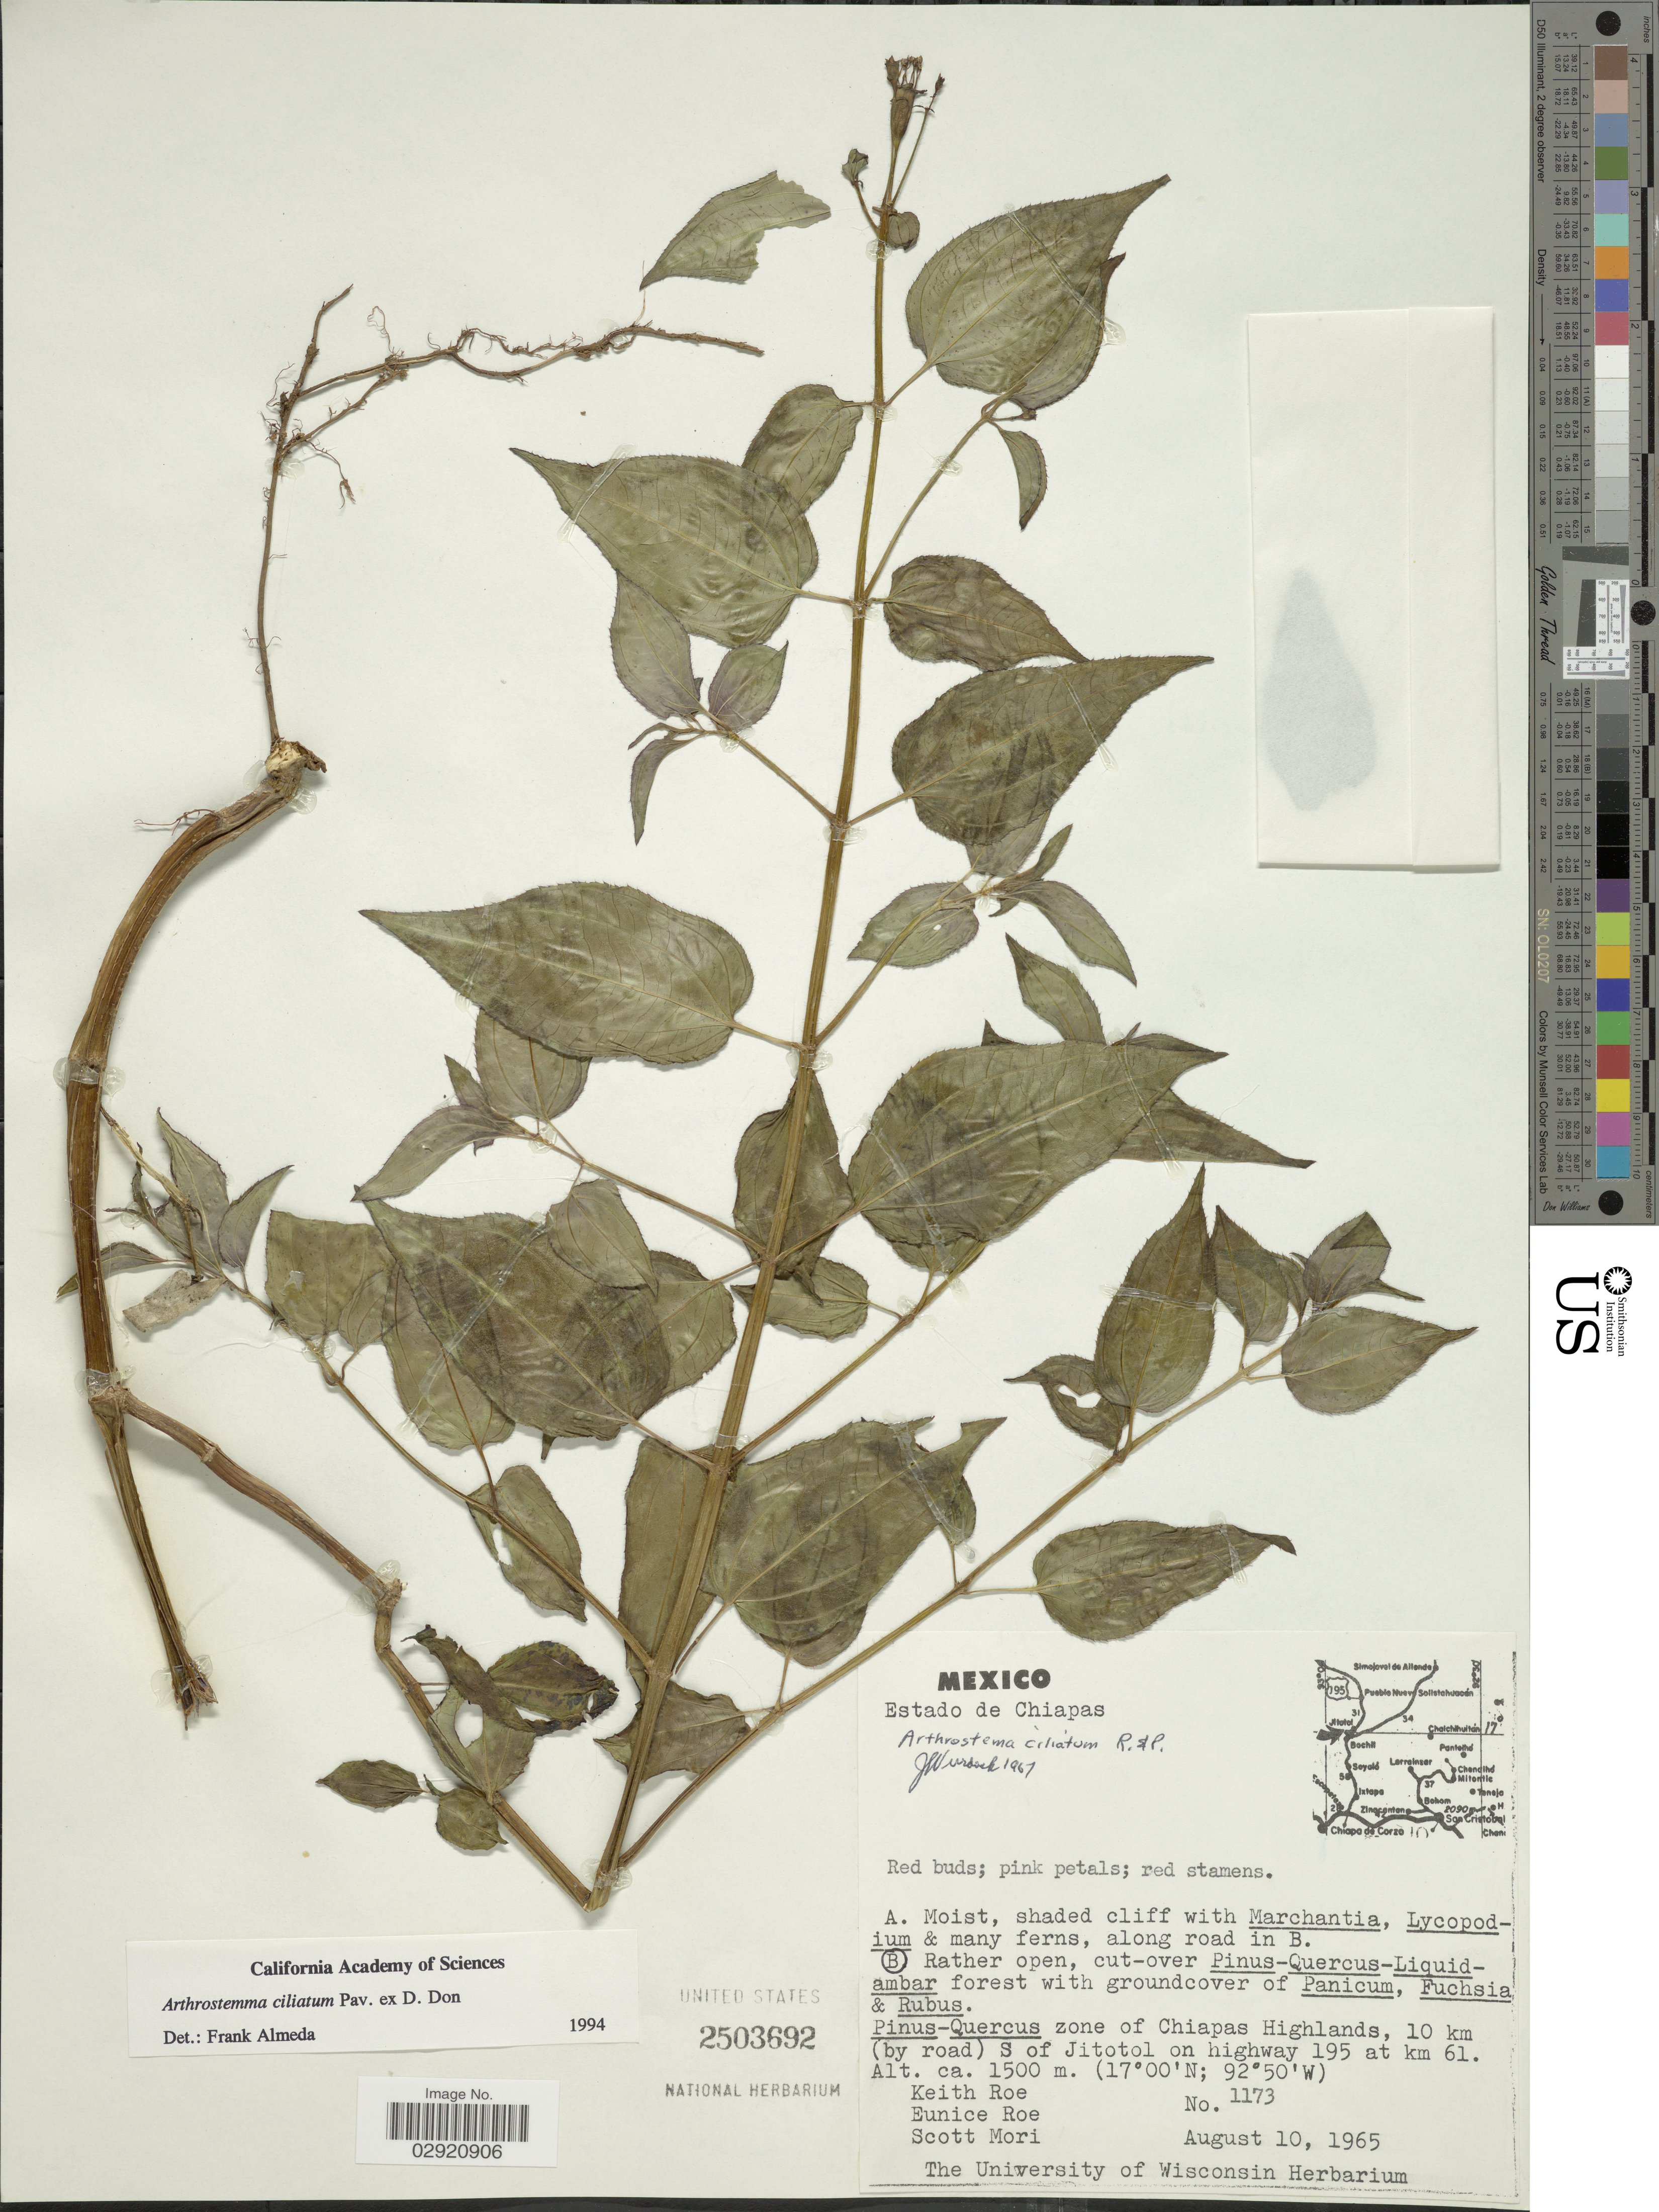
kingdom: Plantae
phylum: Tracheophyta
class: Magnoliopsida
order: Myrtales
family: Melastomataceae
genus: Arthrostemma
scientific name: Arthrostemma ciliatum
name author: Pav. ex D. Don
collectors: K. E. Roe, E. Roe & S. Mori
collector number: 1173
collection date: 1965-08-10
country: Mexico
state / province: Chiapas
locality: Zone of Chiapas Highlands, 10 km (by road) S of Jitotol on highway 195 at km 61.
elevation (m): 1500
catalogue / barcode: US 2503692